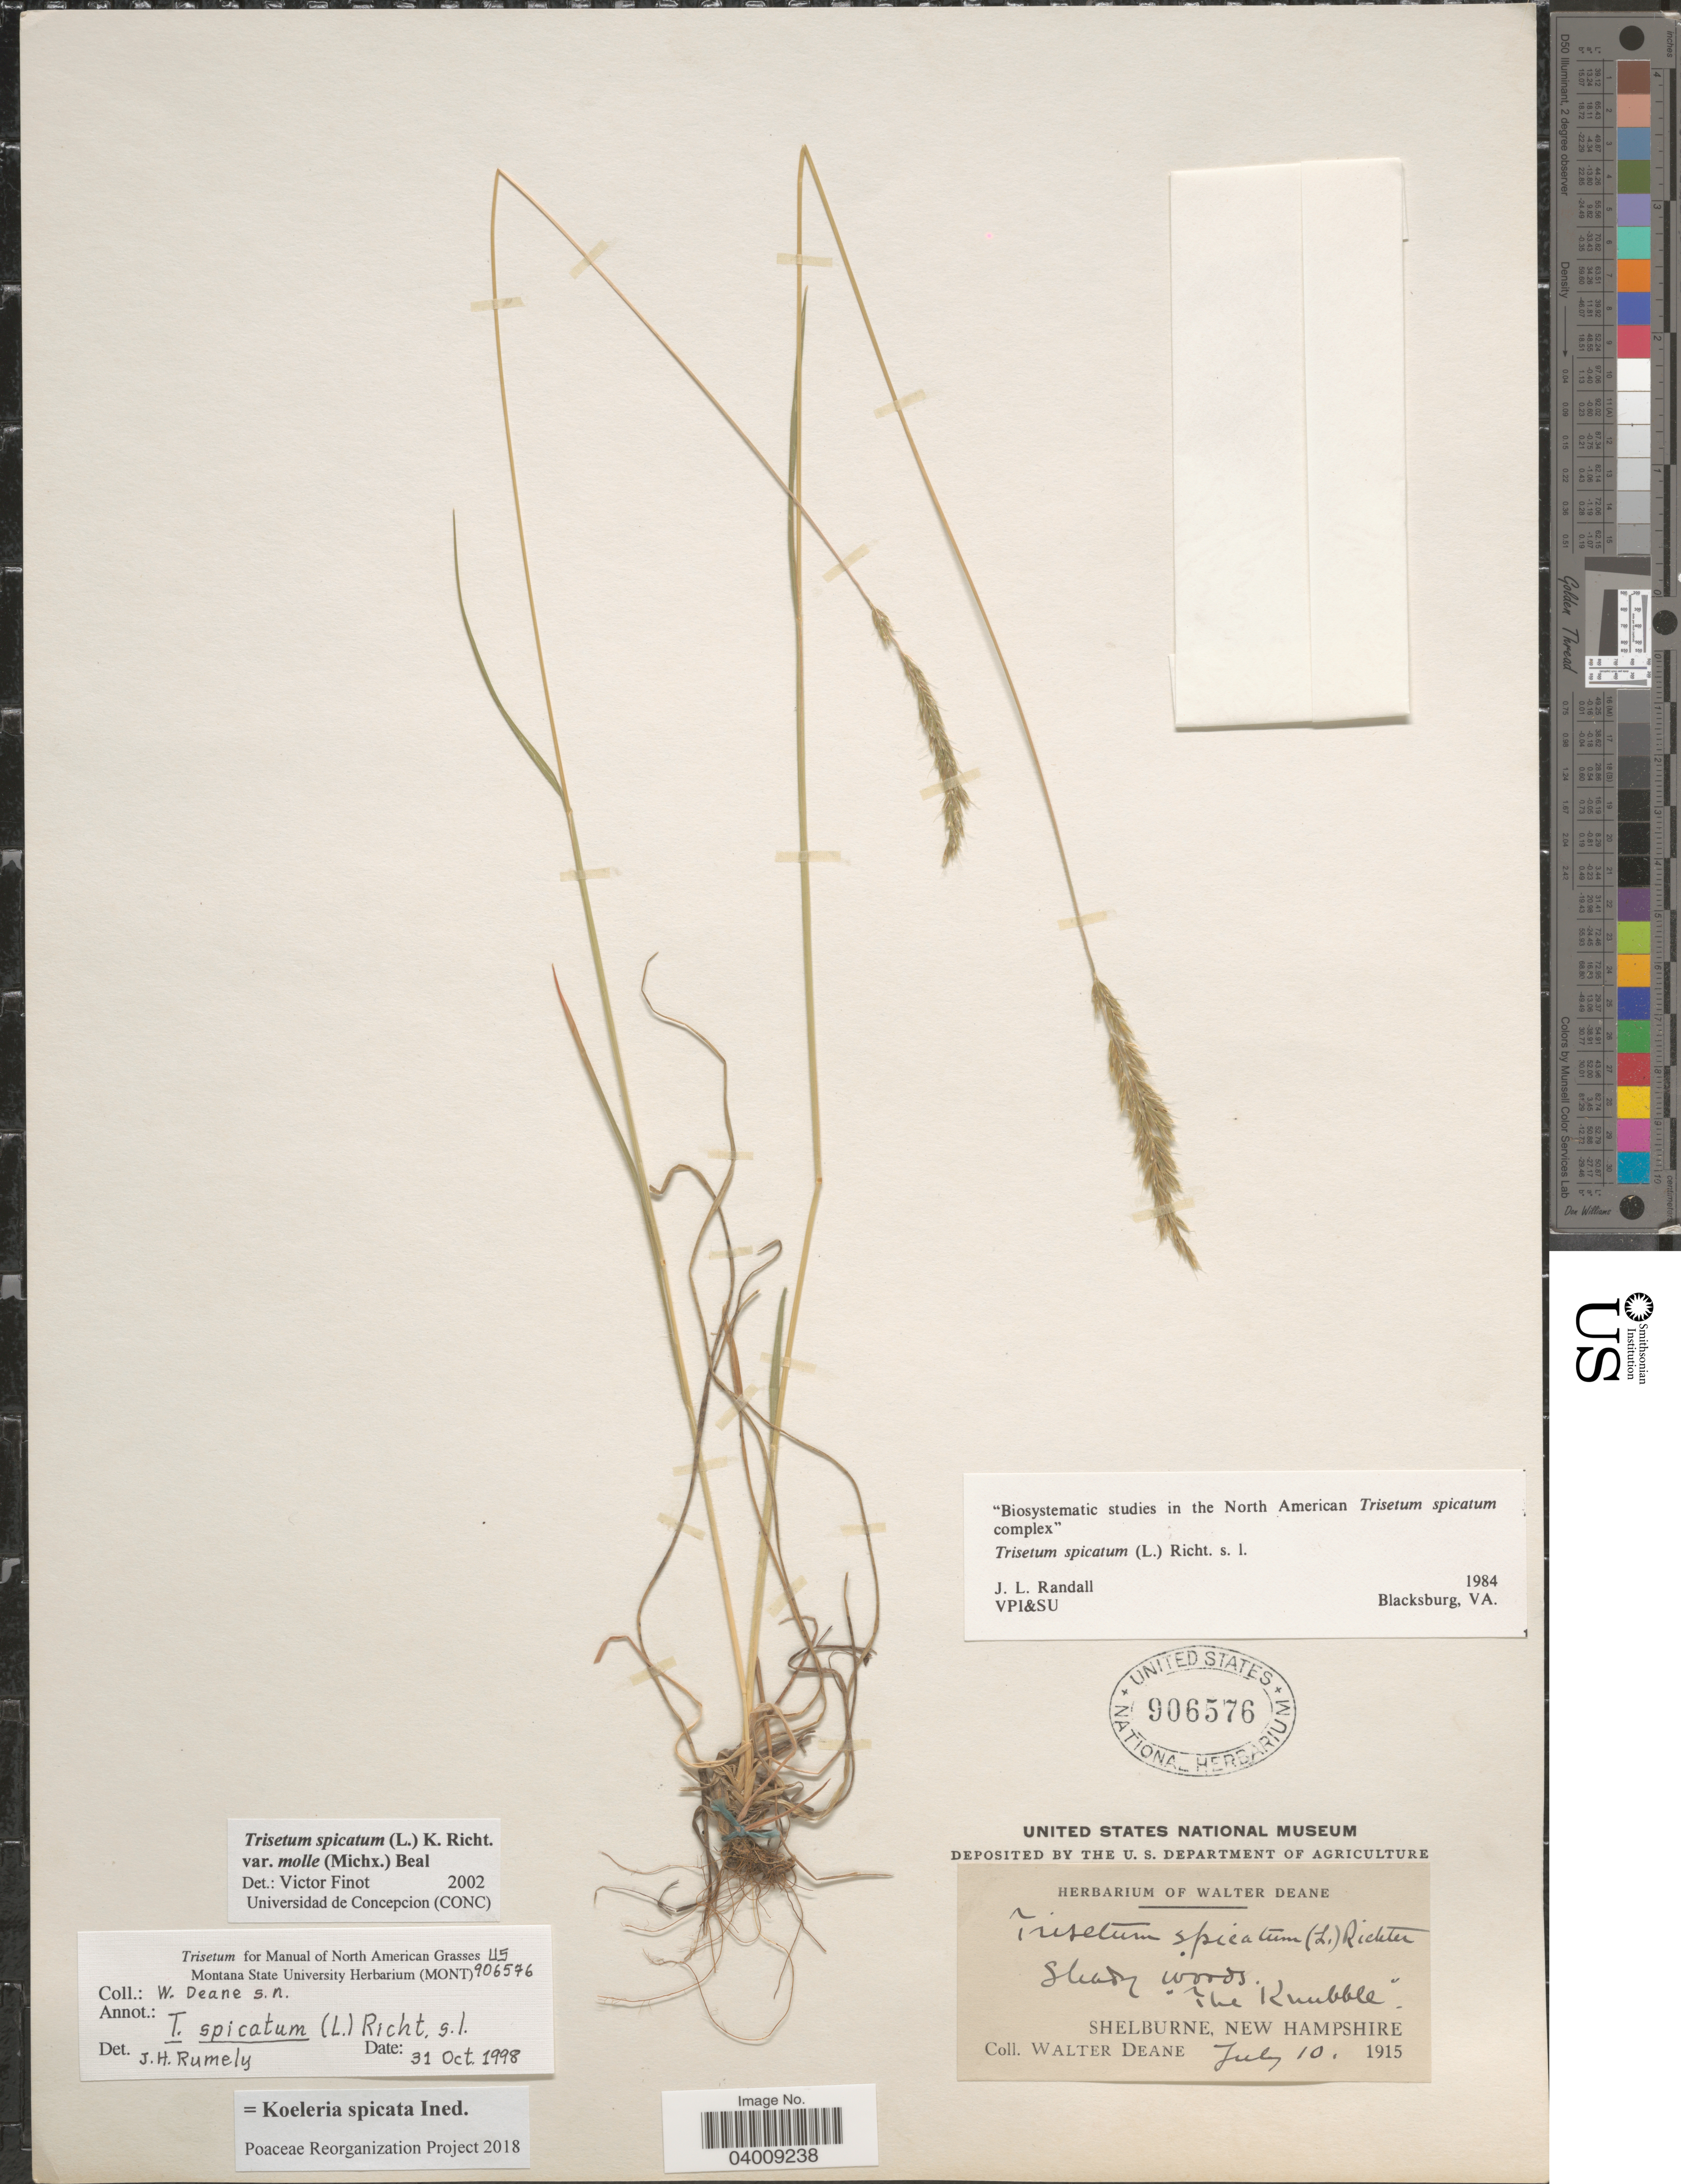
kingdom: Plantae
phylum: Tracheophyta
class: Liliopsida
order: Poales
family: Poaceae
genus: Koeleria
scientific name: Koeleria spicata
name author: (L.) Barberá et al.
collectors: W. Deane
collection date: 1915-07-10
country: United States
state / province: New Hampshire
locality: Shady woods. "The Knubble". Shelburne.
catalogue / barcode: US 906576